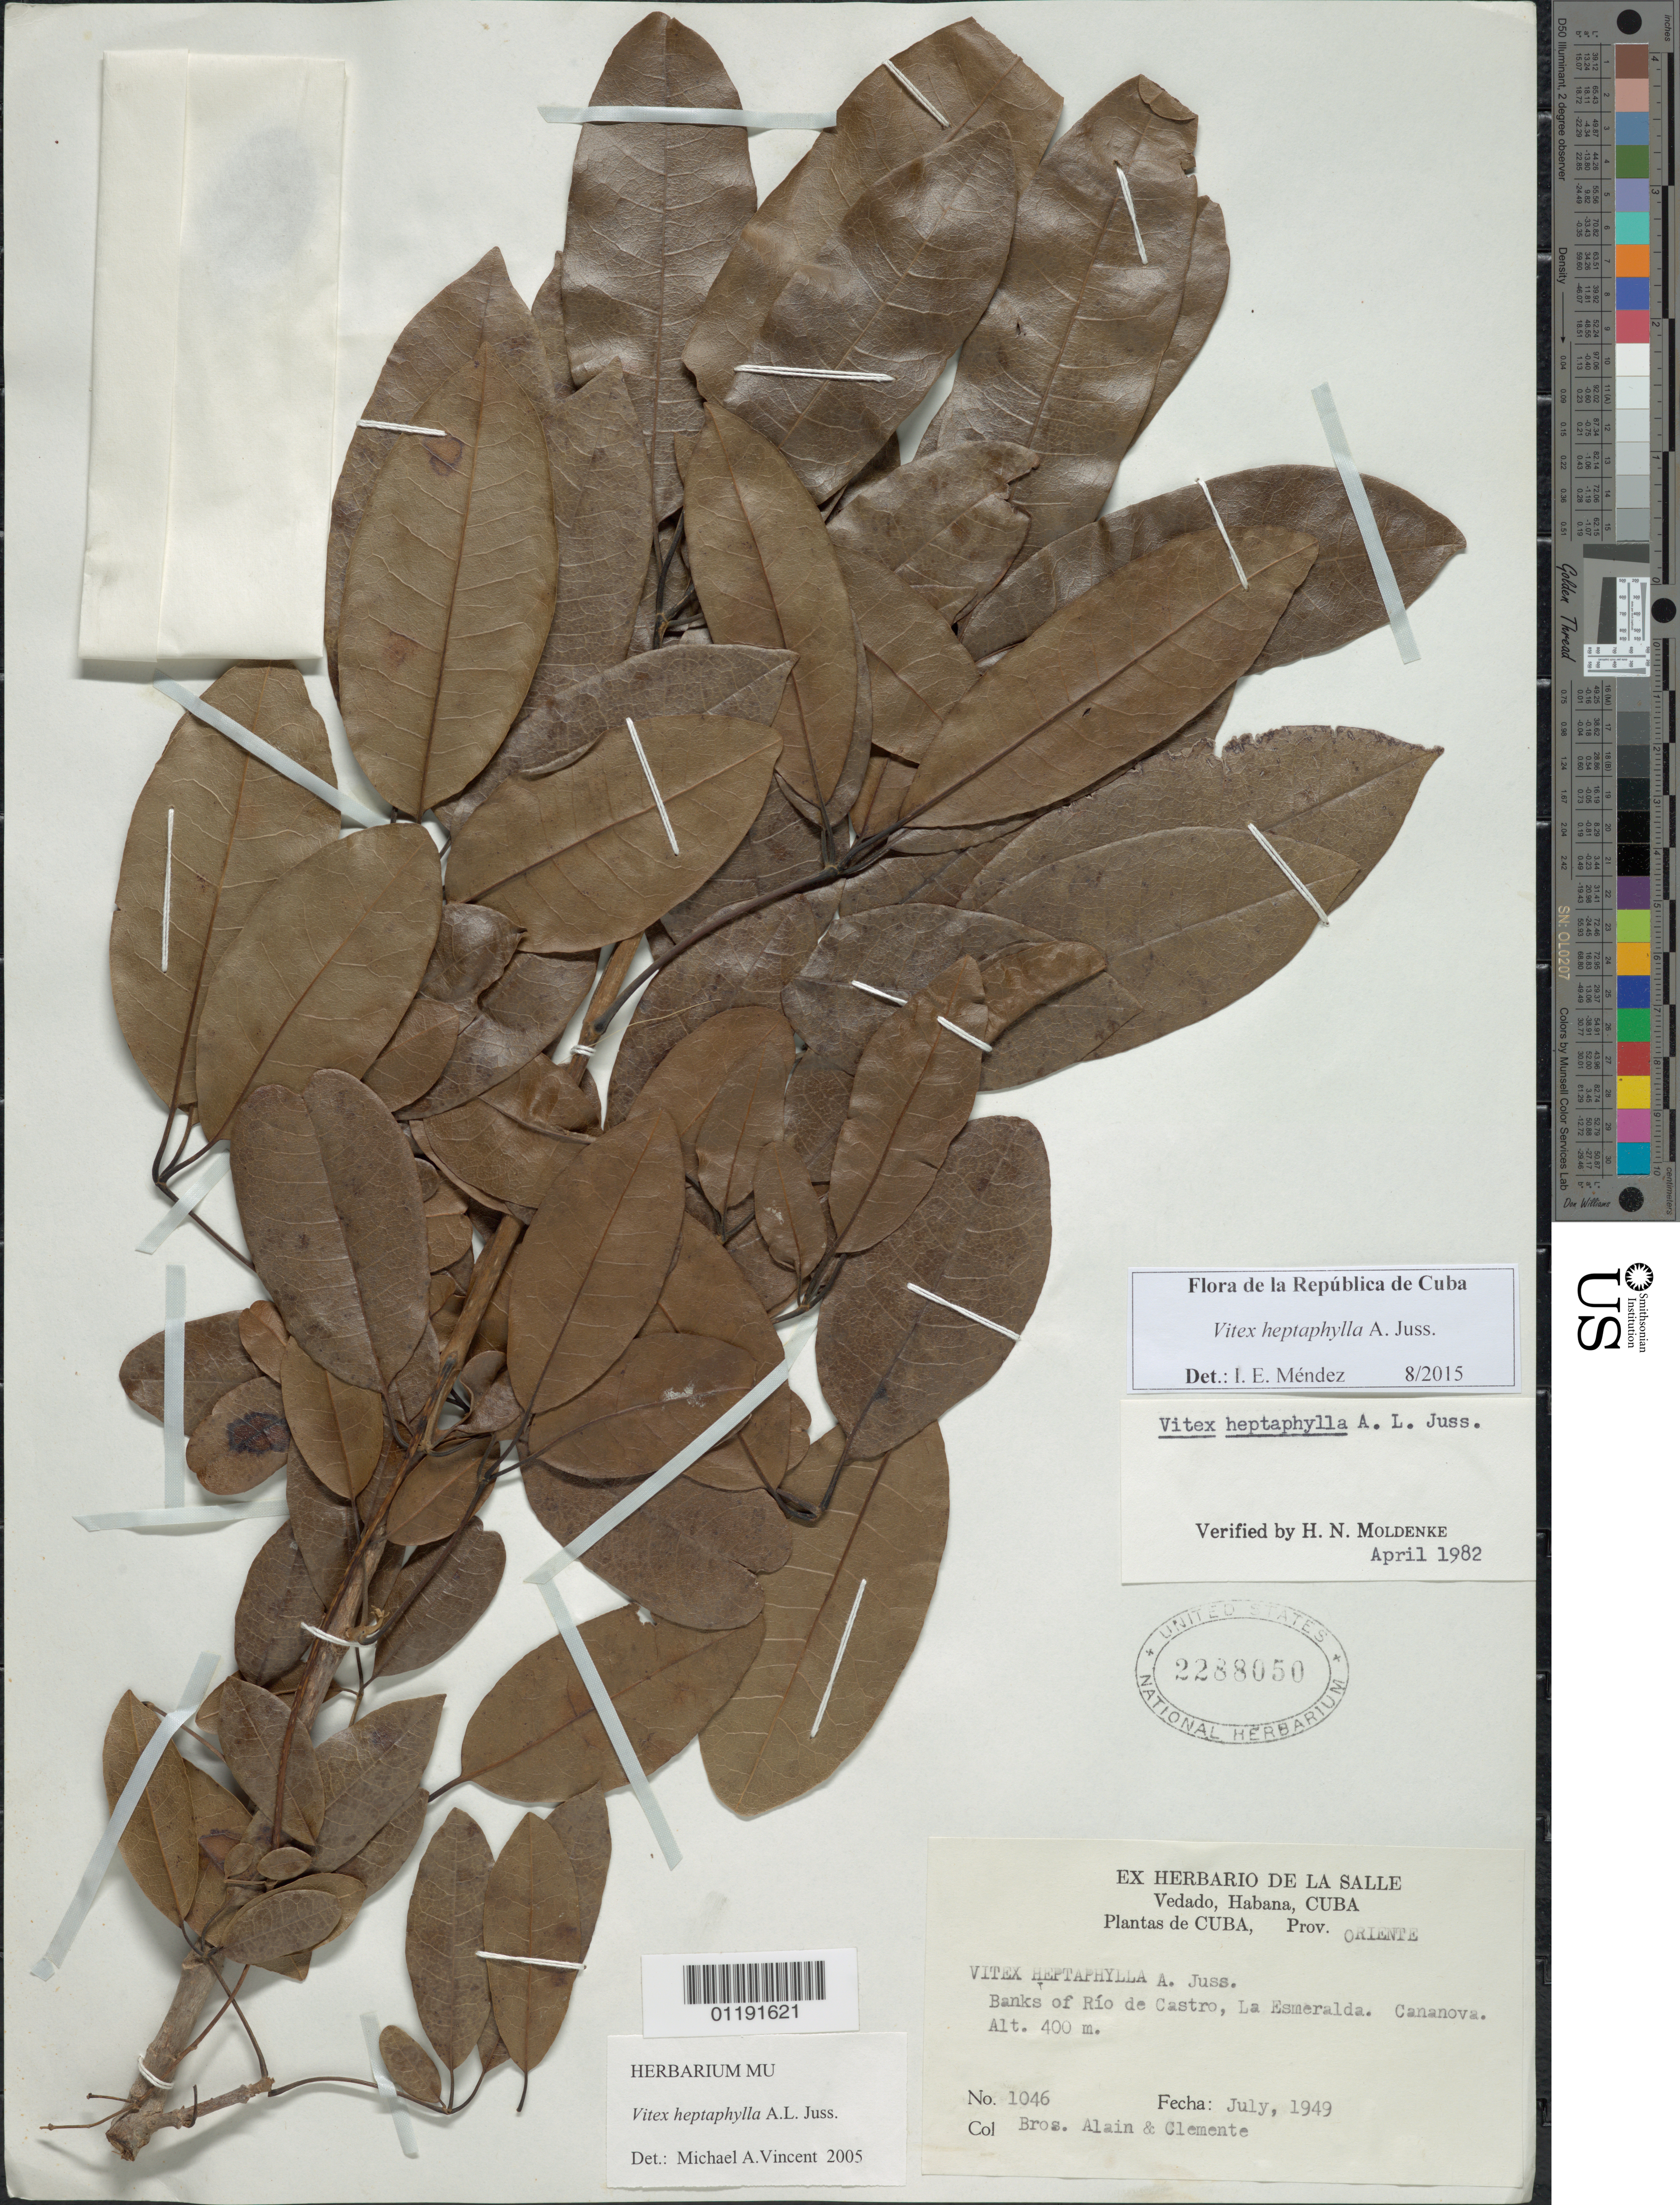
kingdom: Plantae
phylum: Tracheophyta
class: Magnoliopsida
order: Lamiales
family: Lamiaceae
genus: Vitex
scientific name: Vitex heptaphylla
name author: A. Juss.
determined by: Méndez, I. E.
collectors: A. H. Liogier & Bro. Clemente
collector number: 1046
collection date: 1949-07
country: Cuba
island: Cuba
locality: Oriente, Cananova, La Esmeralda, Banks of Rio de Castro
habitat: River banks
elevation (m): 400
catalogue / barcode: US 2288050